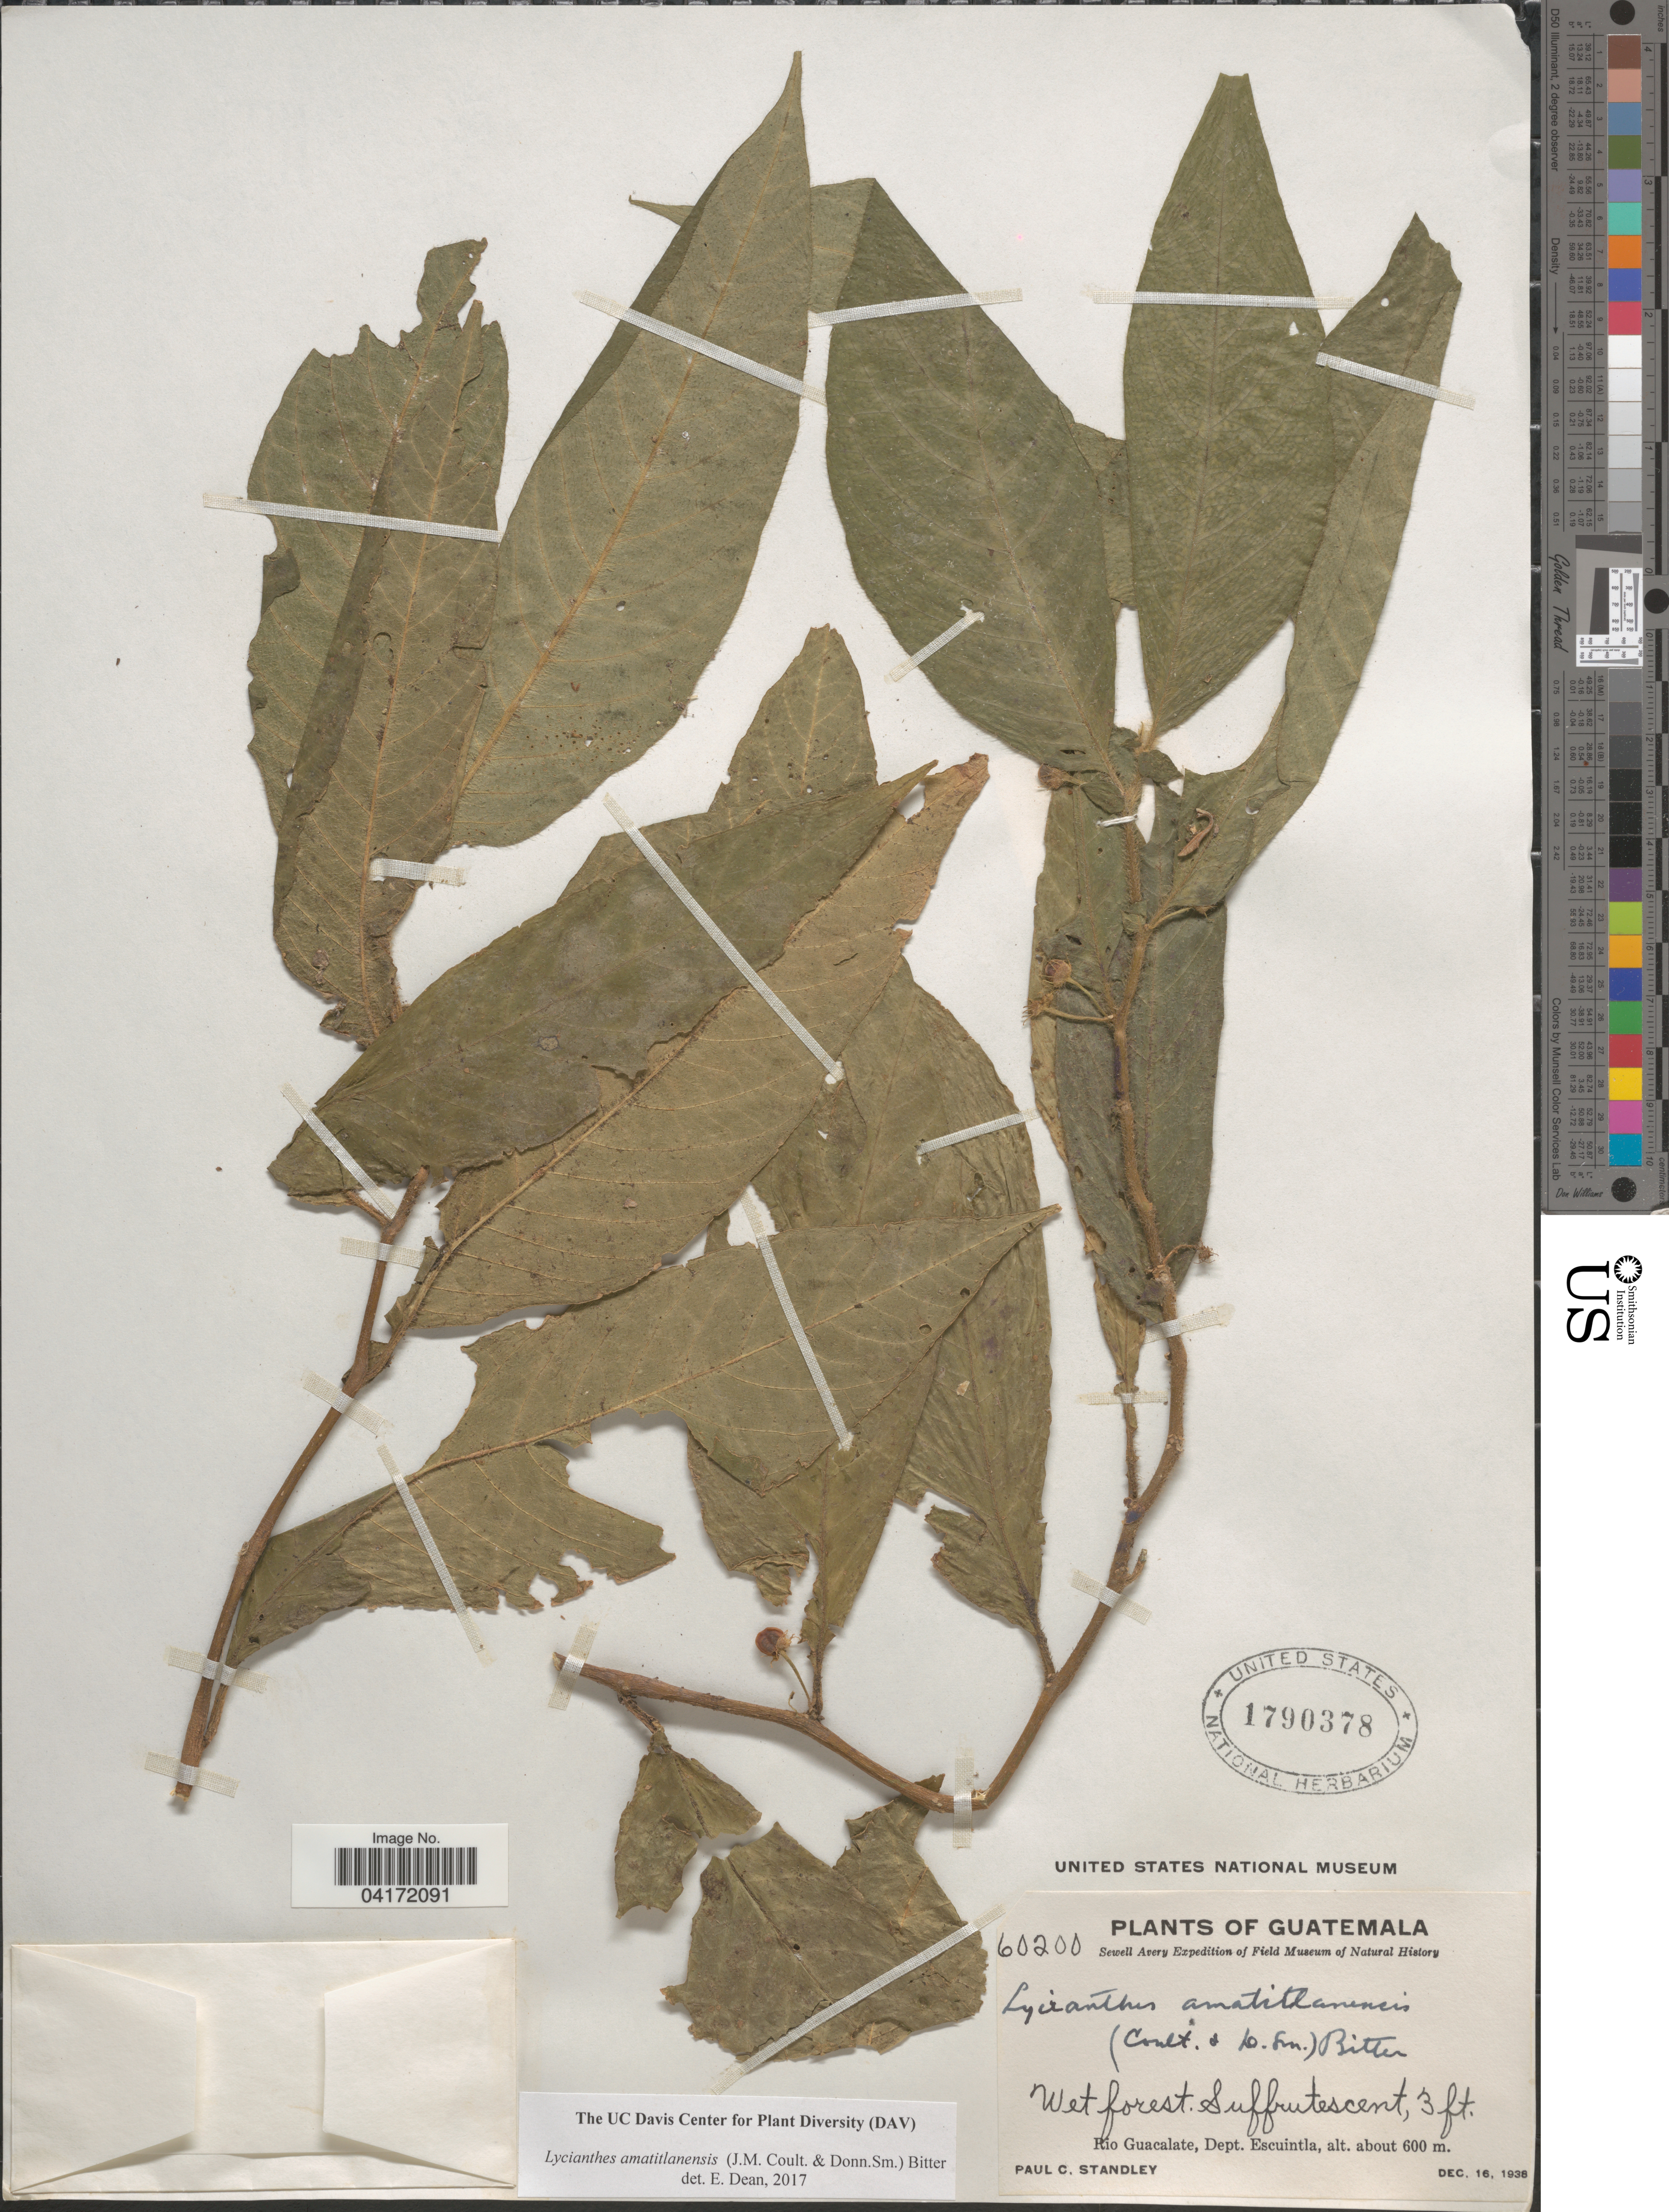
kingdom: Plantae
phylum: Tracheophyta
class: Magnoliopsida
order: Solanales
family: Solanaceae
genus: Lycianthes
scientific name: Lycianthes amatitlanensis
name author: (J.M. Coult. & Donn. Sm.) Bitter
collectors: P. C. Standley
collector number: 60200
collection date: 1938-12-16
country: Guatemala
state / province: Escuintla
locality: Sewell Avery Expedition of Field Museum of Natural History. Rio Guacalate, Dept. Escuintla.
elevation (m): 600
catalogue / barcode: US 1790378